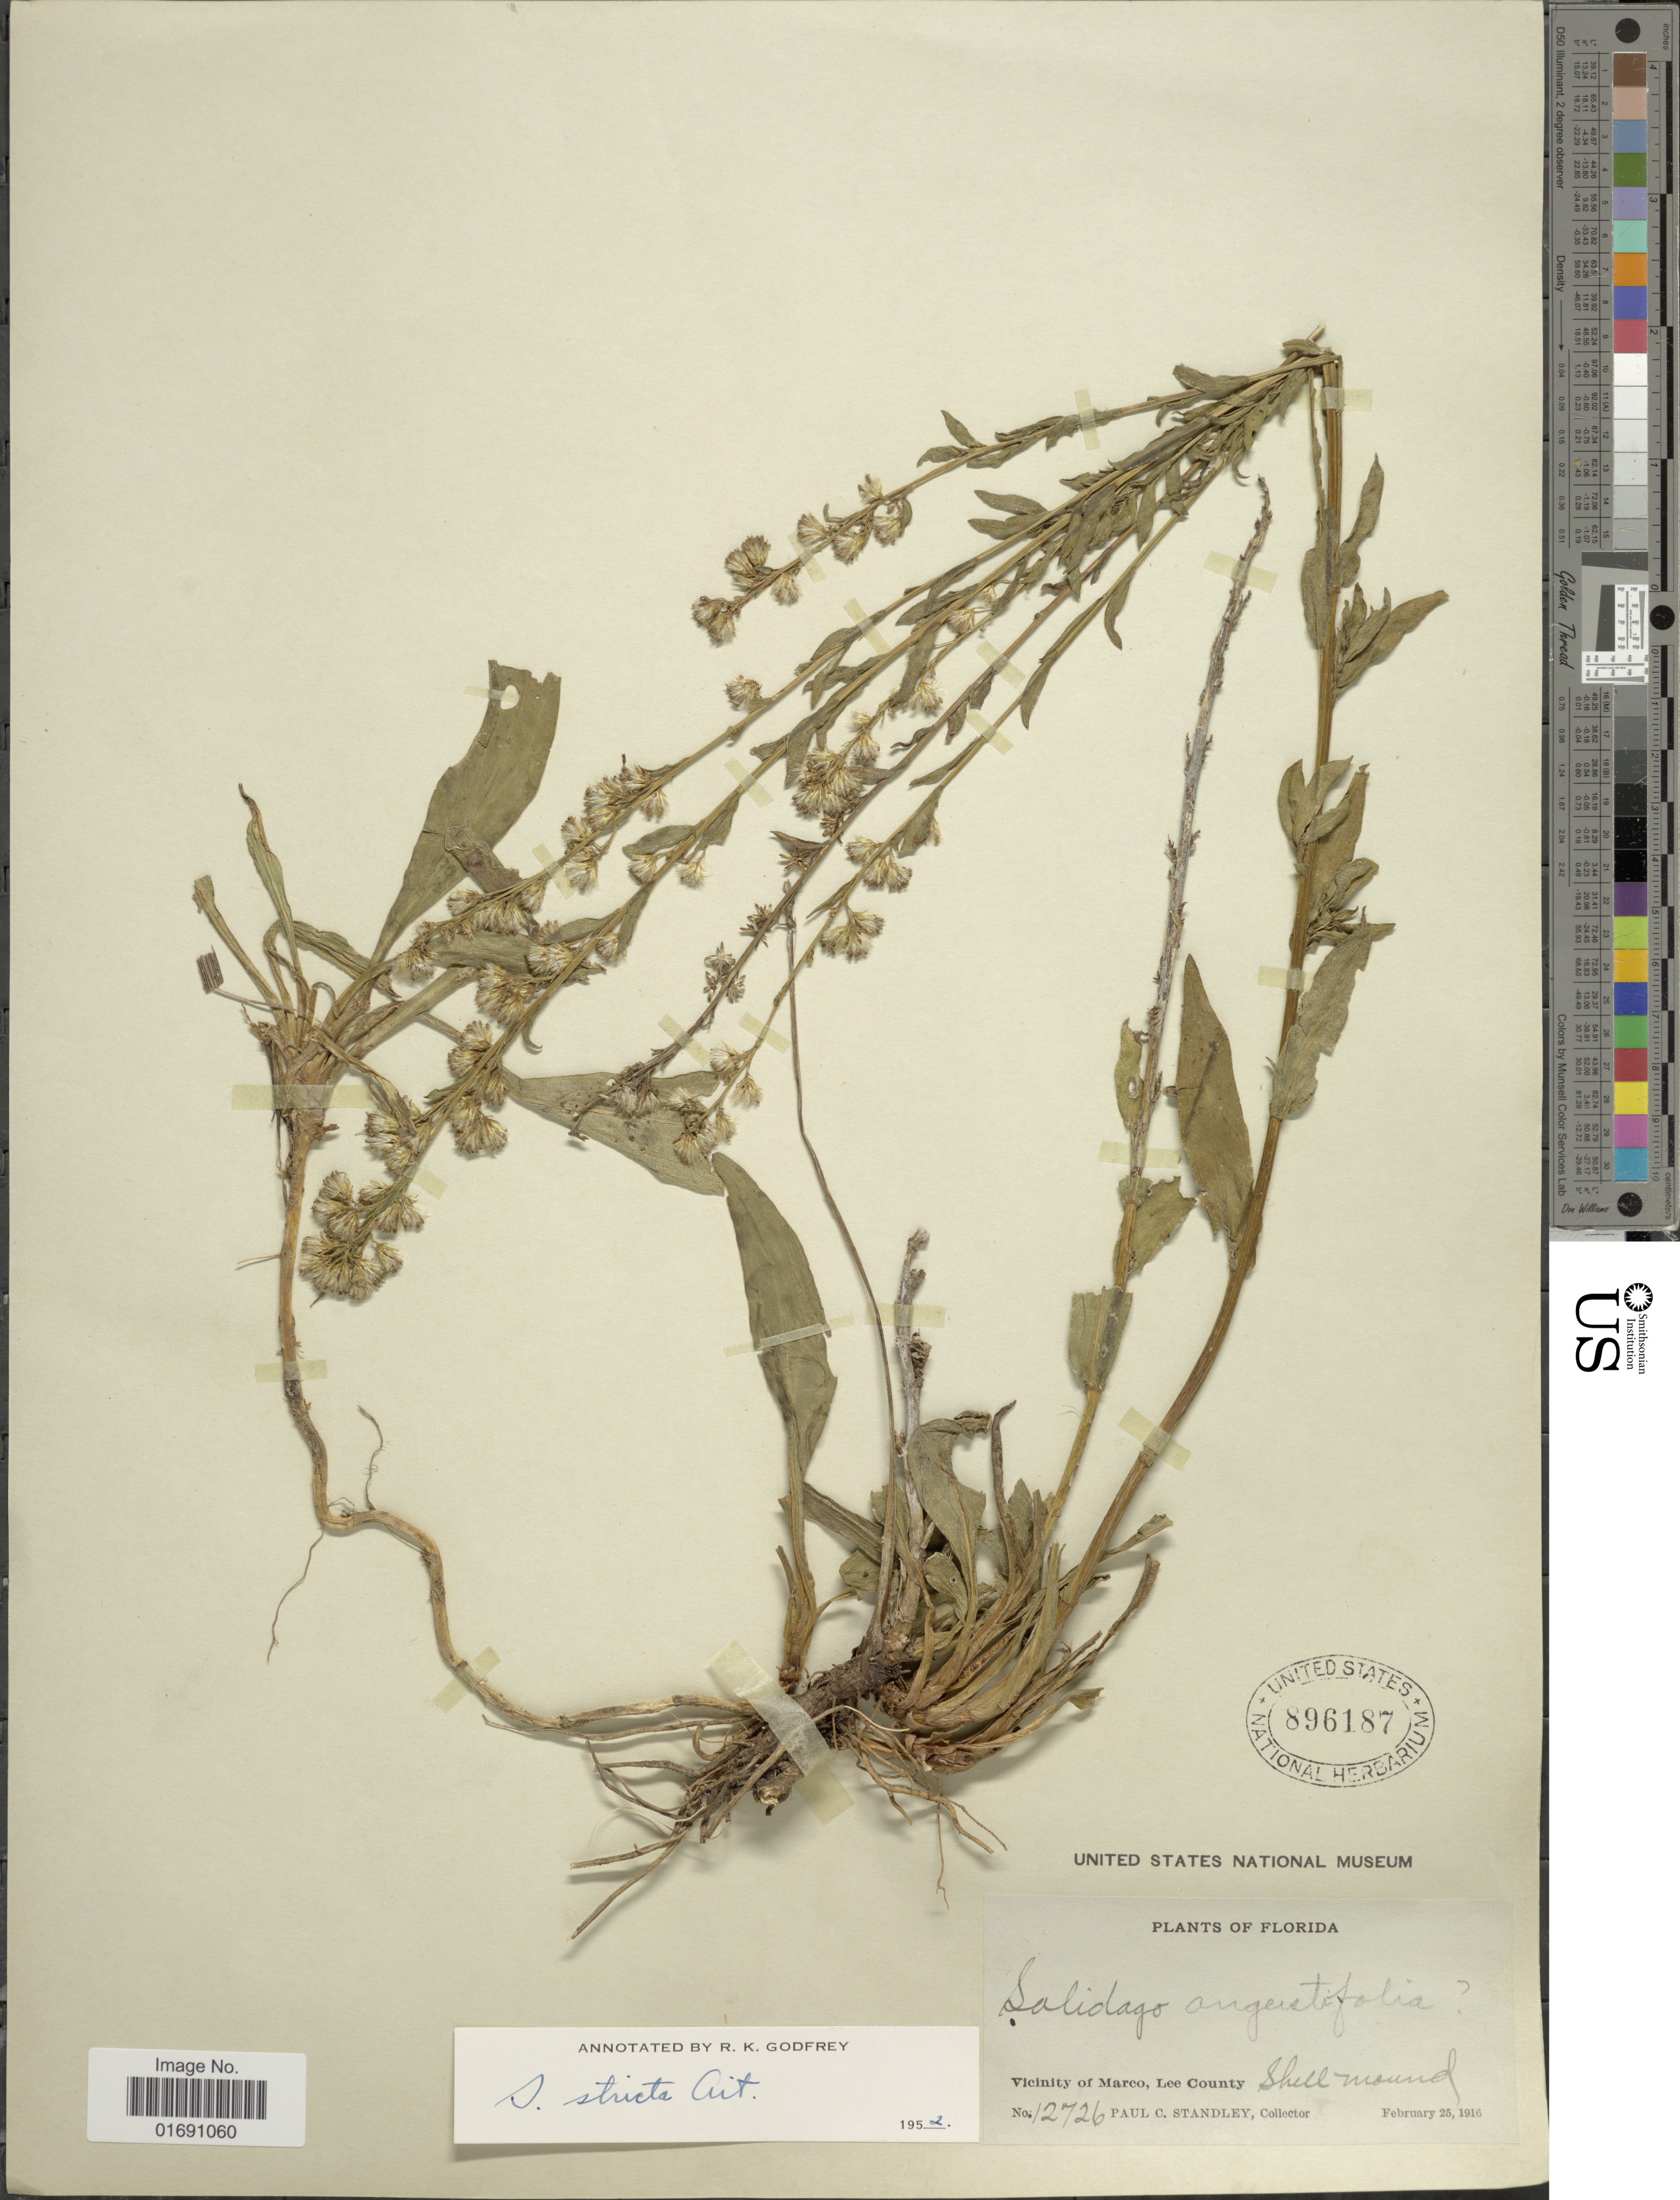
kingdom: Plantae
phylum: Tracheophyta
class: Magnoliopsida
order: Asterales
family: Asteraceae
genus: Solidago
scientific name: Solidago stricta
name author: Aiton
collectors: P. C. Standley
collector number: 12726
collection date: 1916-02-25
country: United States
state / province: Florida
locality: Vicinity of Marco, Lee County, Shell mound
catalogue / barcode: US 896187